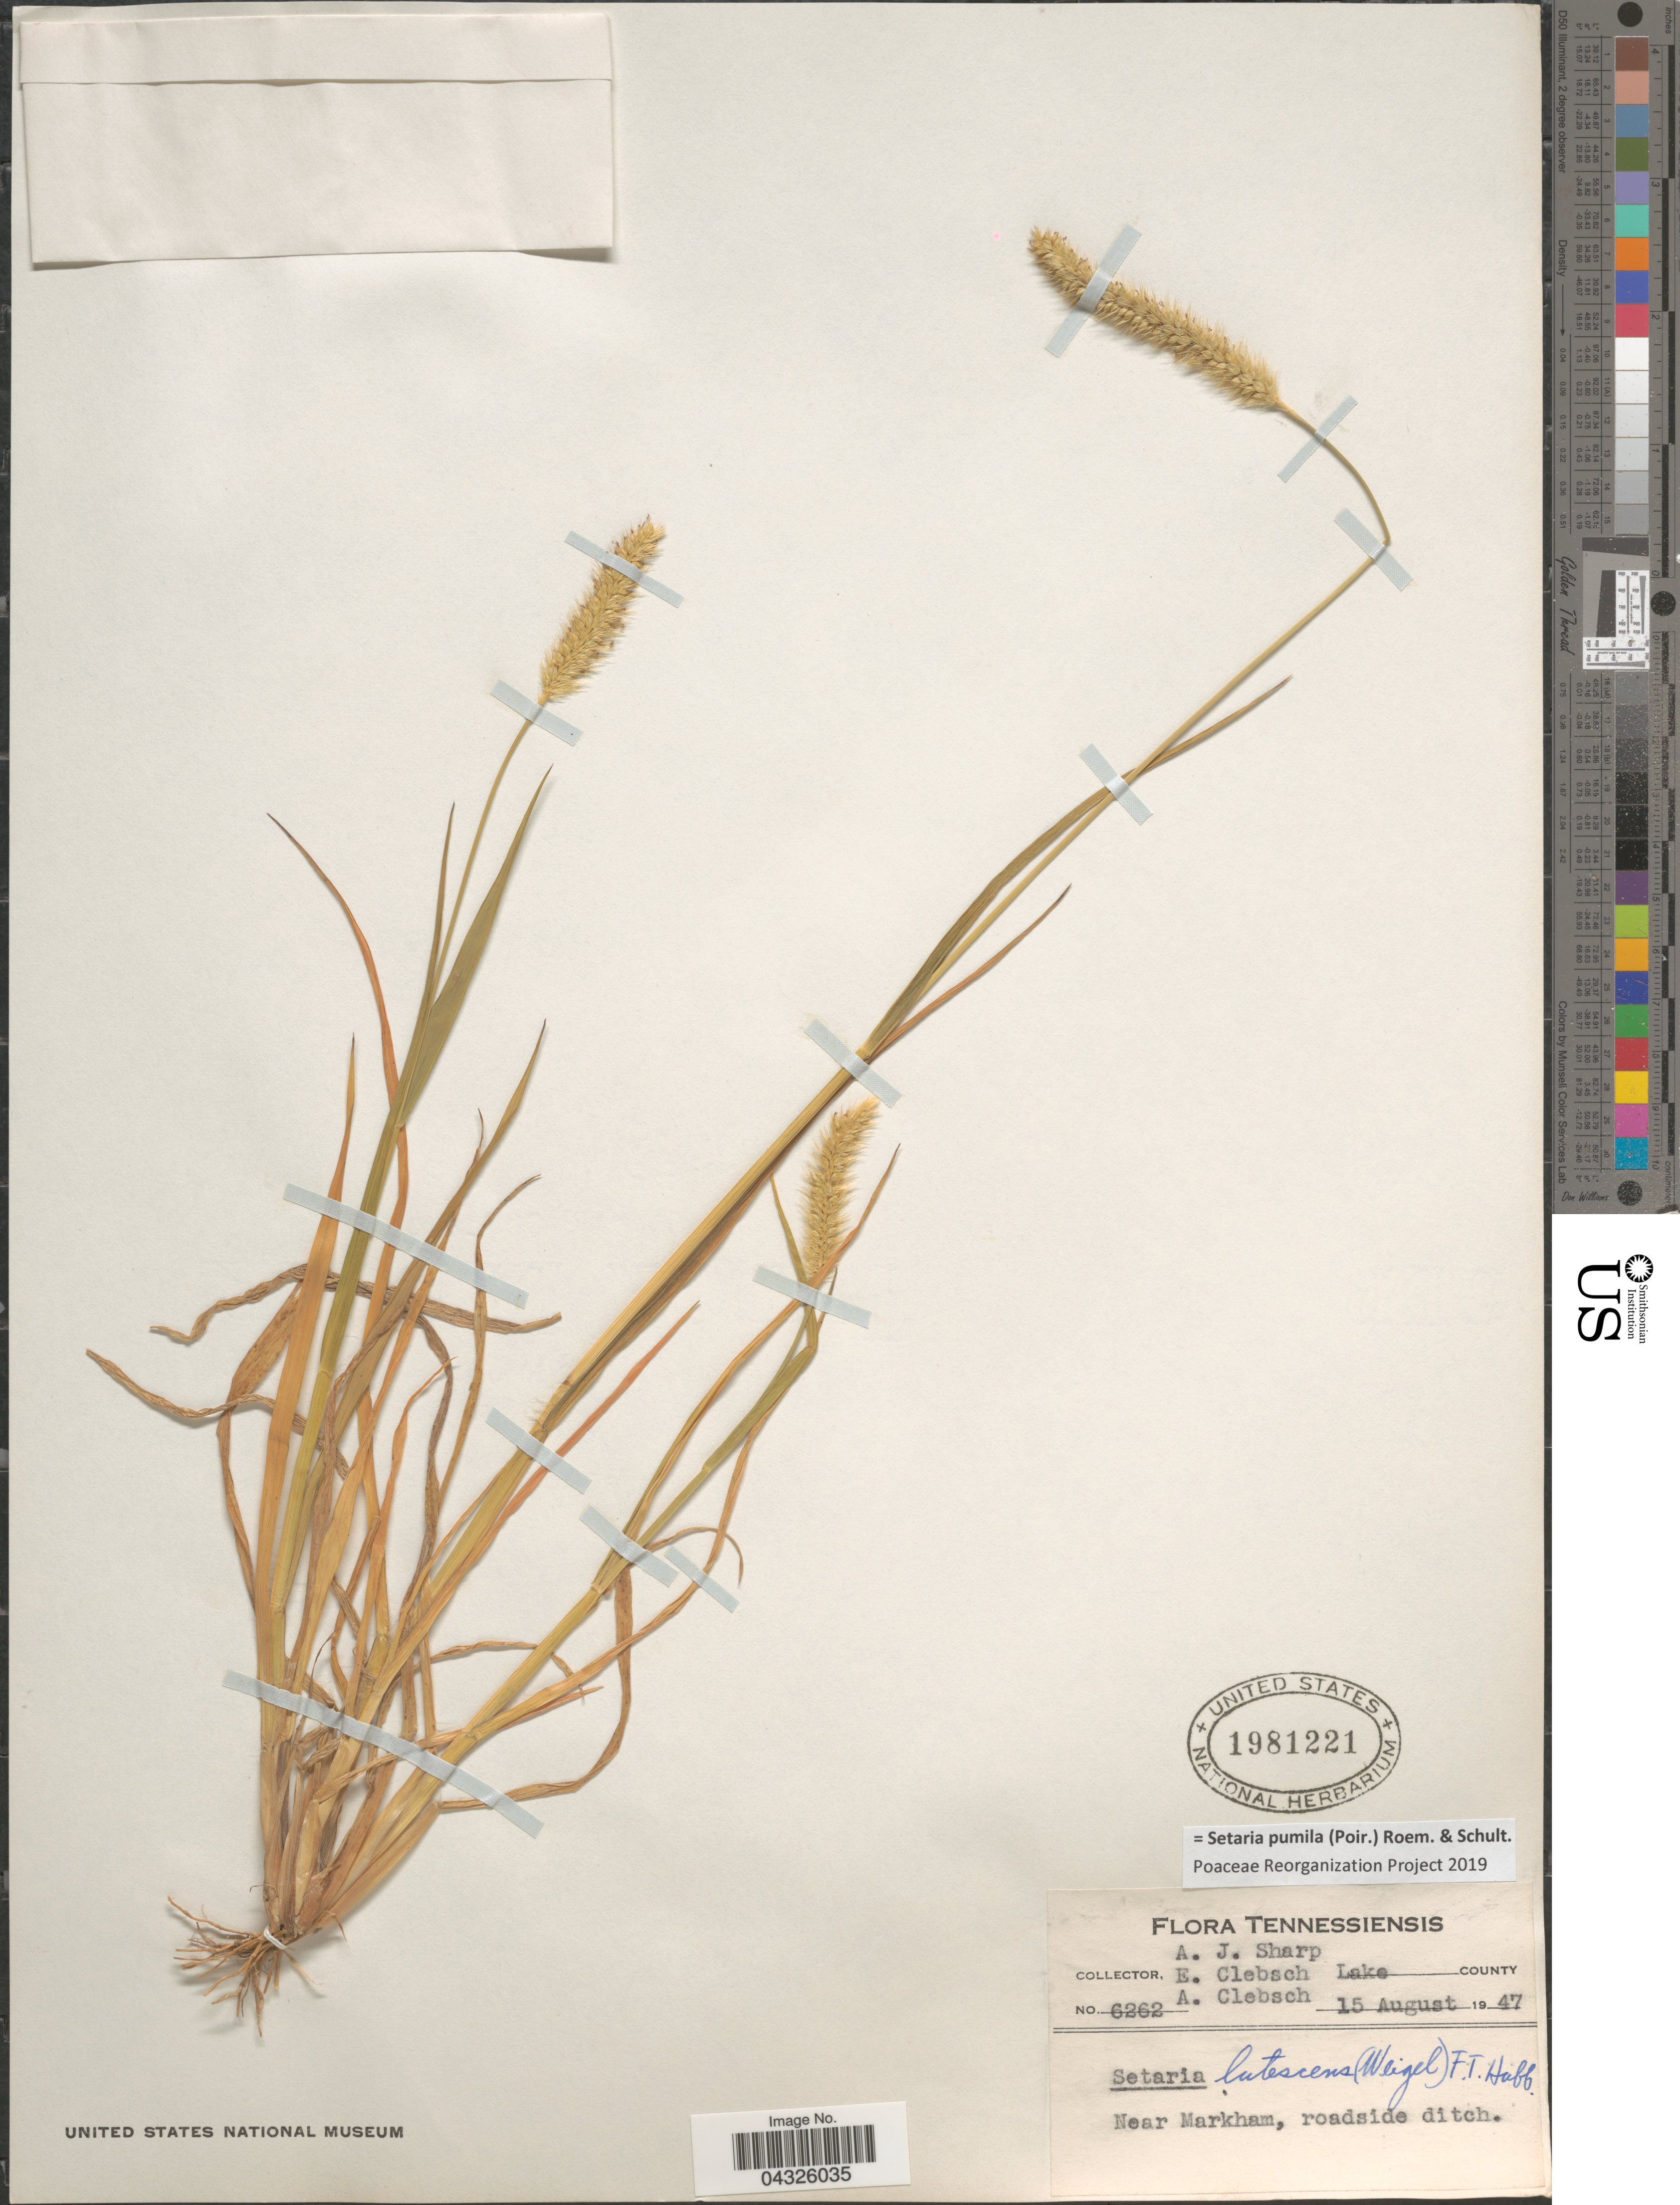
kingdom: Plantae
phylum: Tracheophyta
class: Liliopsida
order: Poales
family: Poaceae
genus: Setaria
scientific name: Setaria pumila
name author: (Poir.) Roem. & Schult.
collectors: A. J. Sharp, E. Clebsch & A. Clebsch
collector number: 6262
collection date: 1947-08-15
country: United States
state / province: Tennessee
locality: Lake County. Near Markham, roadside ditch.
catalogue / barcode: US 1981221